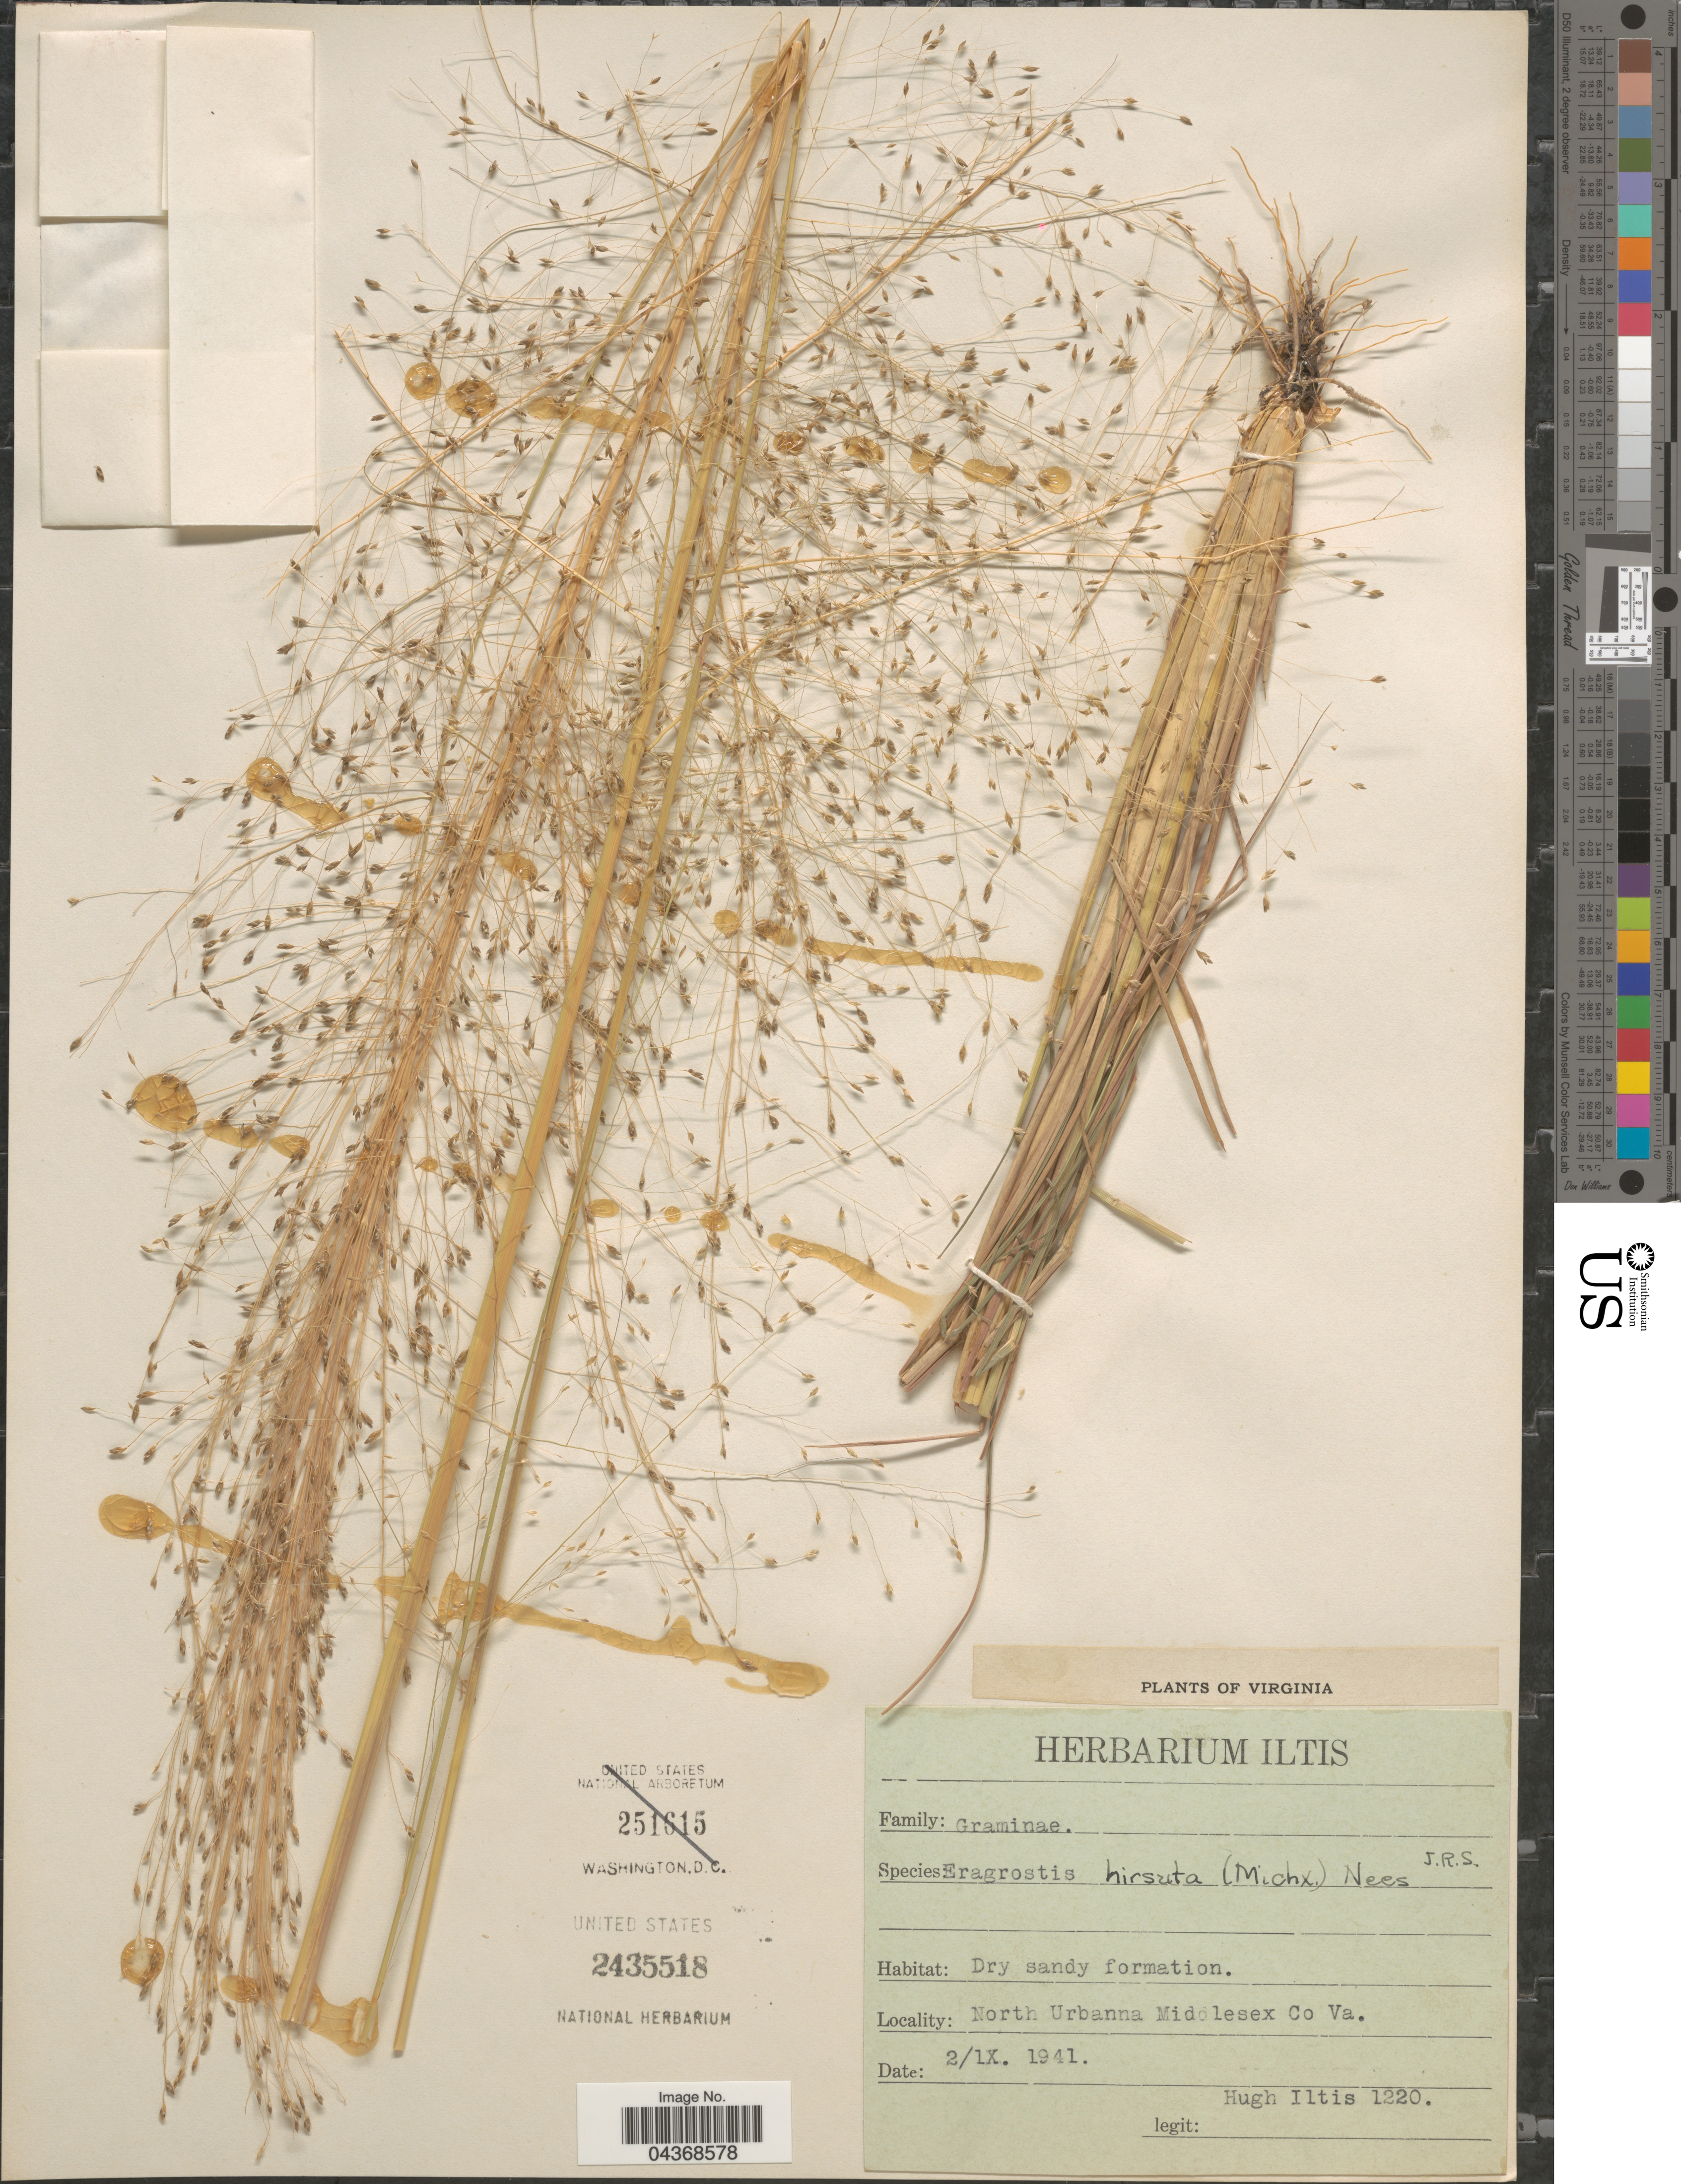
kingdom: Plantae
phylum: Tracheophyta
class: Liliopsida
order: Poales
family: Poaceae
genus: Eragrostis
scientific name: Eragrostis hirsuta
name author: (Michx.) Nees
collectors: H. H. Iltis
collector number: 1220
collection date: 1941-09-02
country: United States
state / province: Virginia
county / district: Middlesex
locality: North Urbanna Middlesex Co.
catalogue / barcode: US 2435518